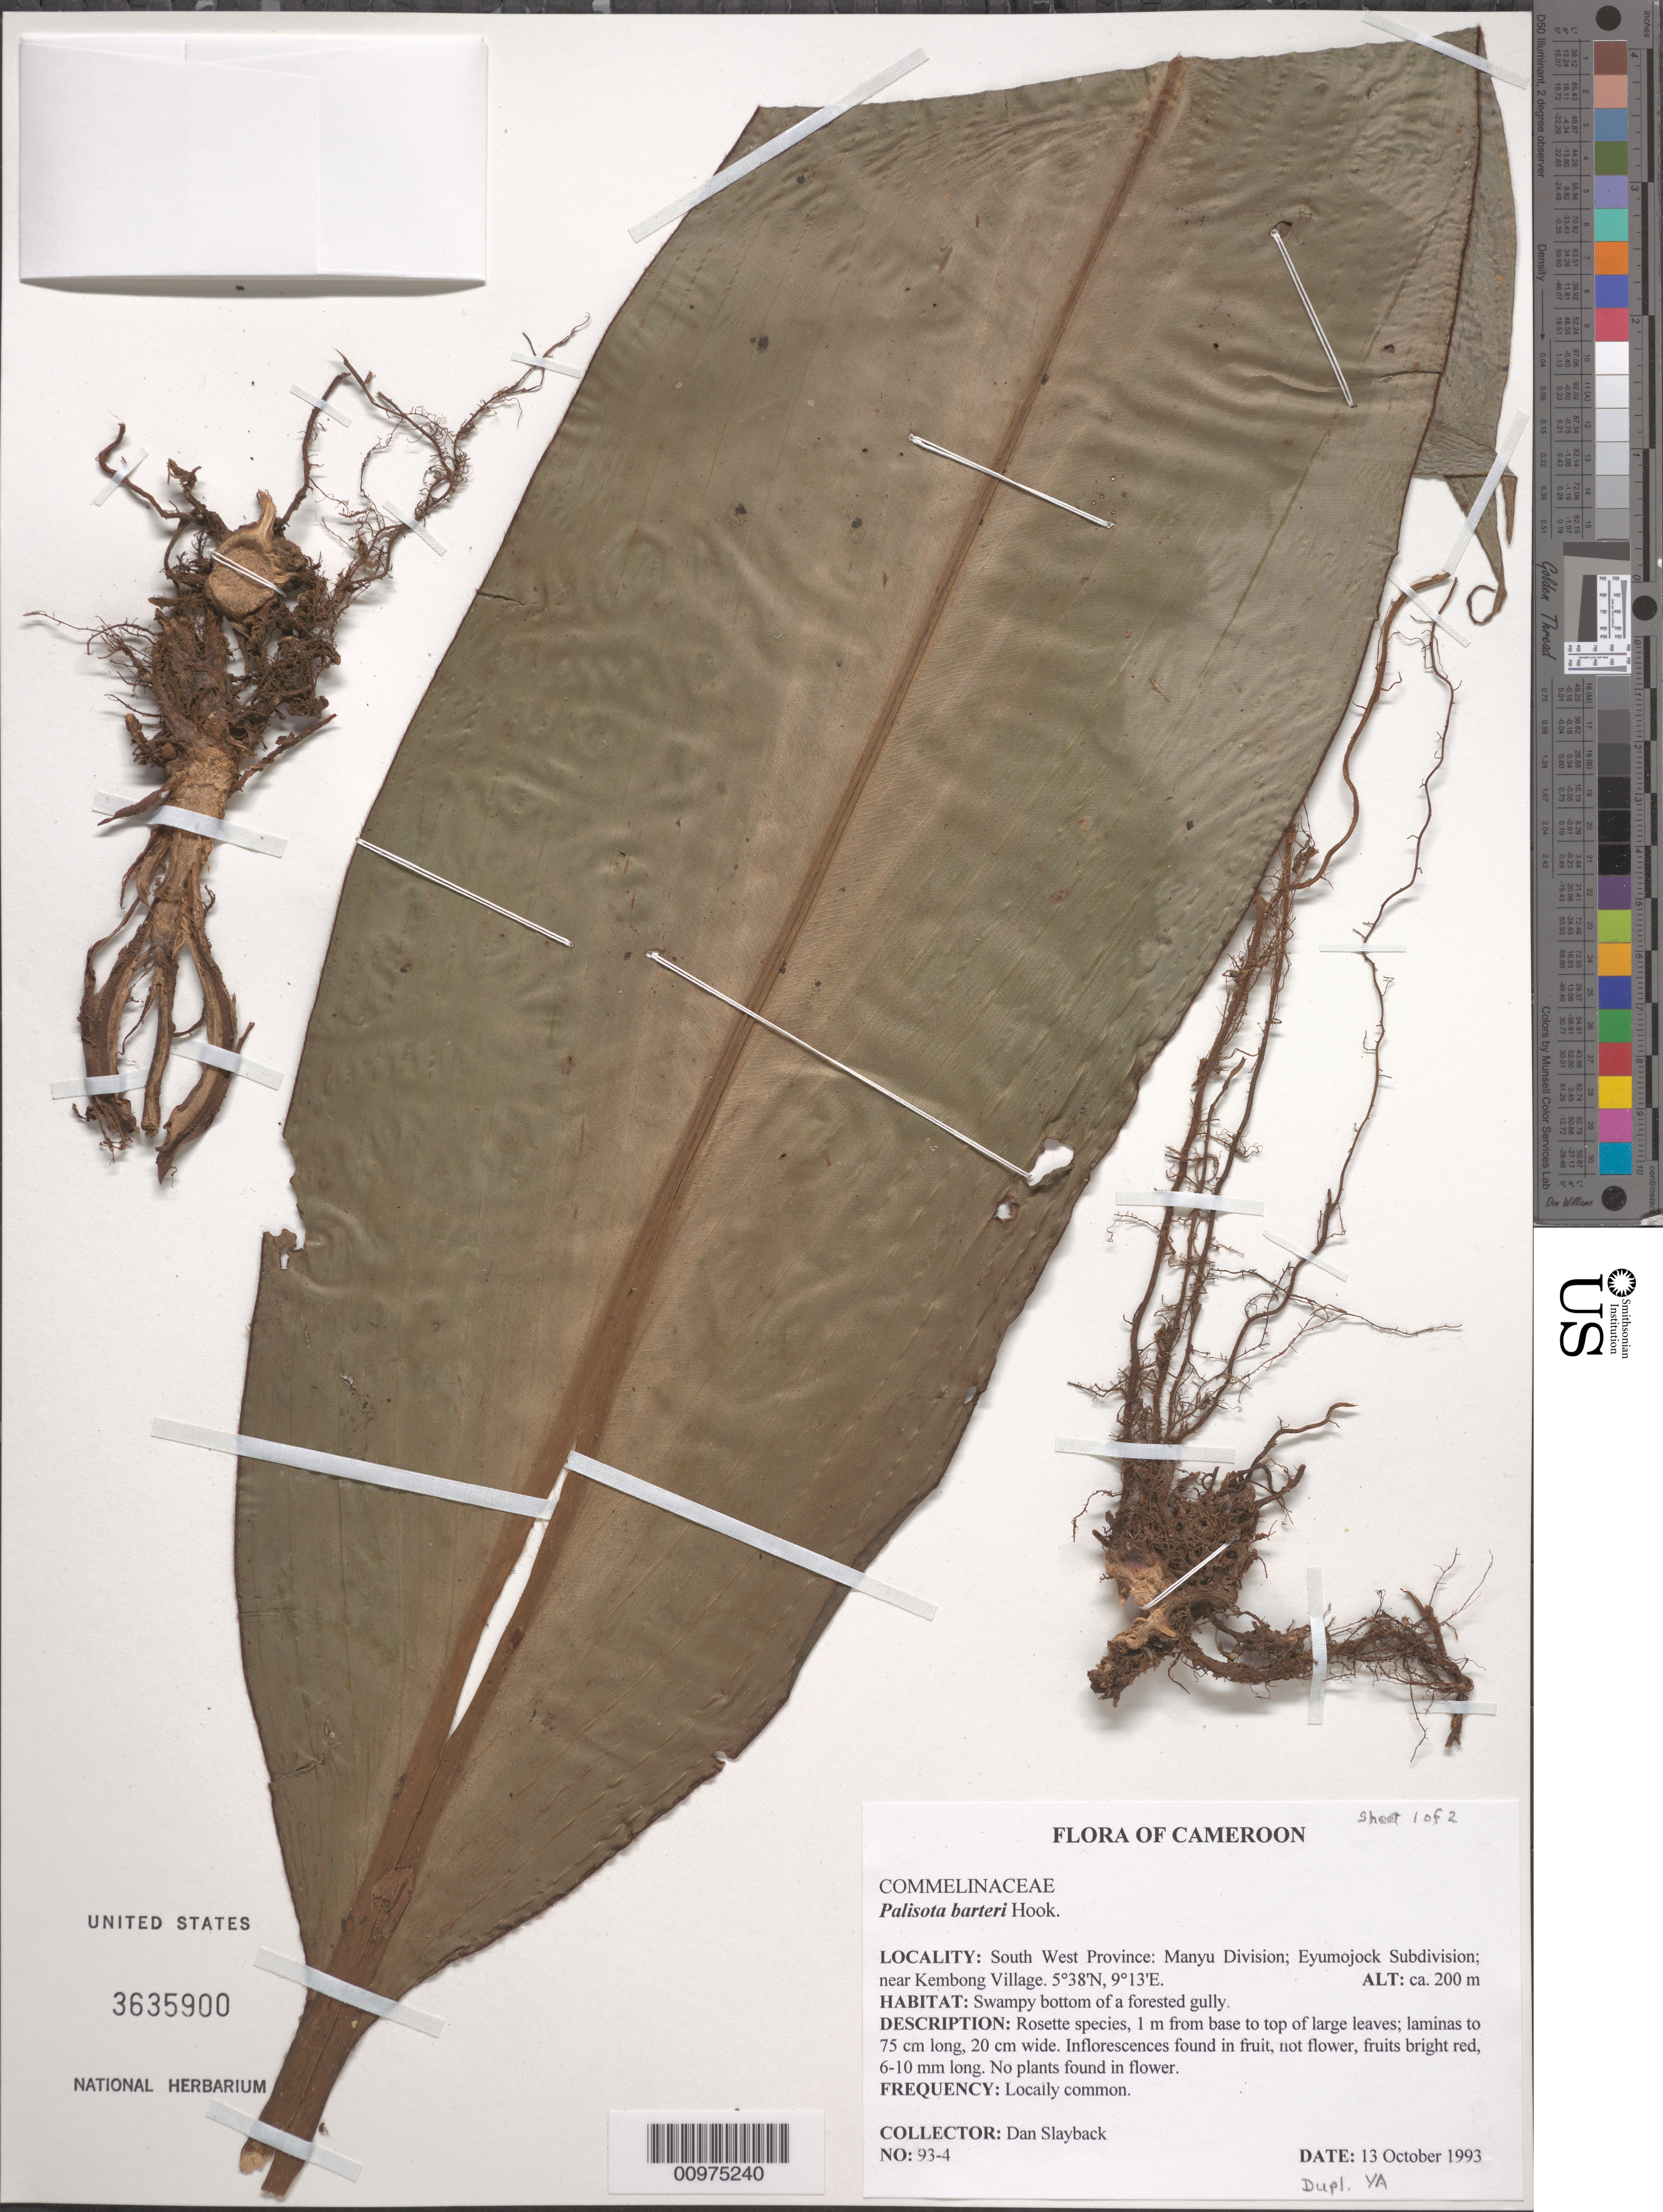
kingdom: Plantae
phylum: Tracheophyta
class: Liliopsida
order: Commelinales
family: Commelinaceae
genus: Palisota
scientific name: Palisota barteri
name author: Hook.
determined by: Faden, Robert B., (US), Smithsonian Institution - National Museum of Natural History (UNITED STATES)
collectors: D. Slayback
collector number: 93-4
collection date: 1993-10-13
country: Cameroon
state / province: Sud-Ouest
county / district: Manyu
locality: Kembong Village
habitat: Seampy bottom of a forested gully.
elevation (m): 200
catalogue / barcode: US 3635900